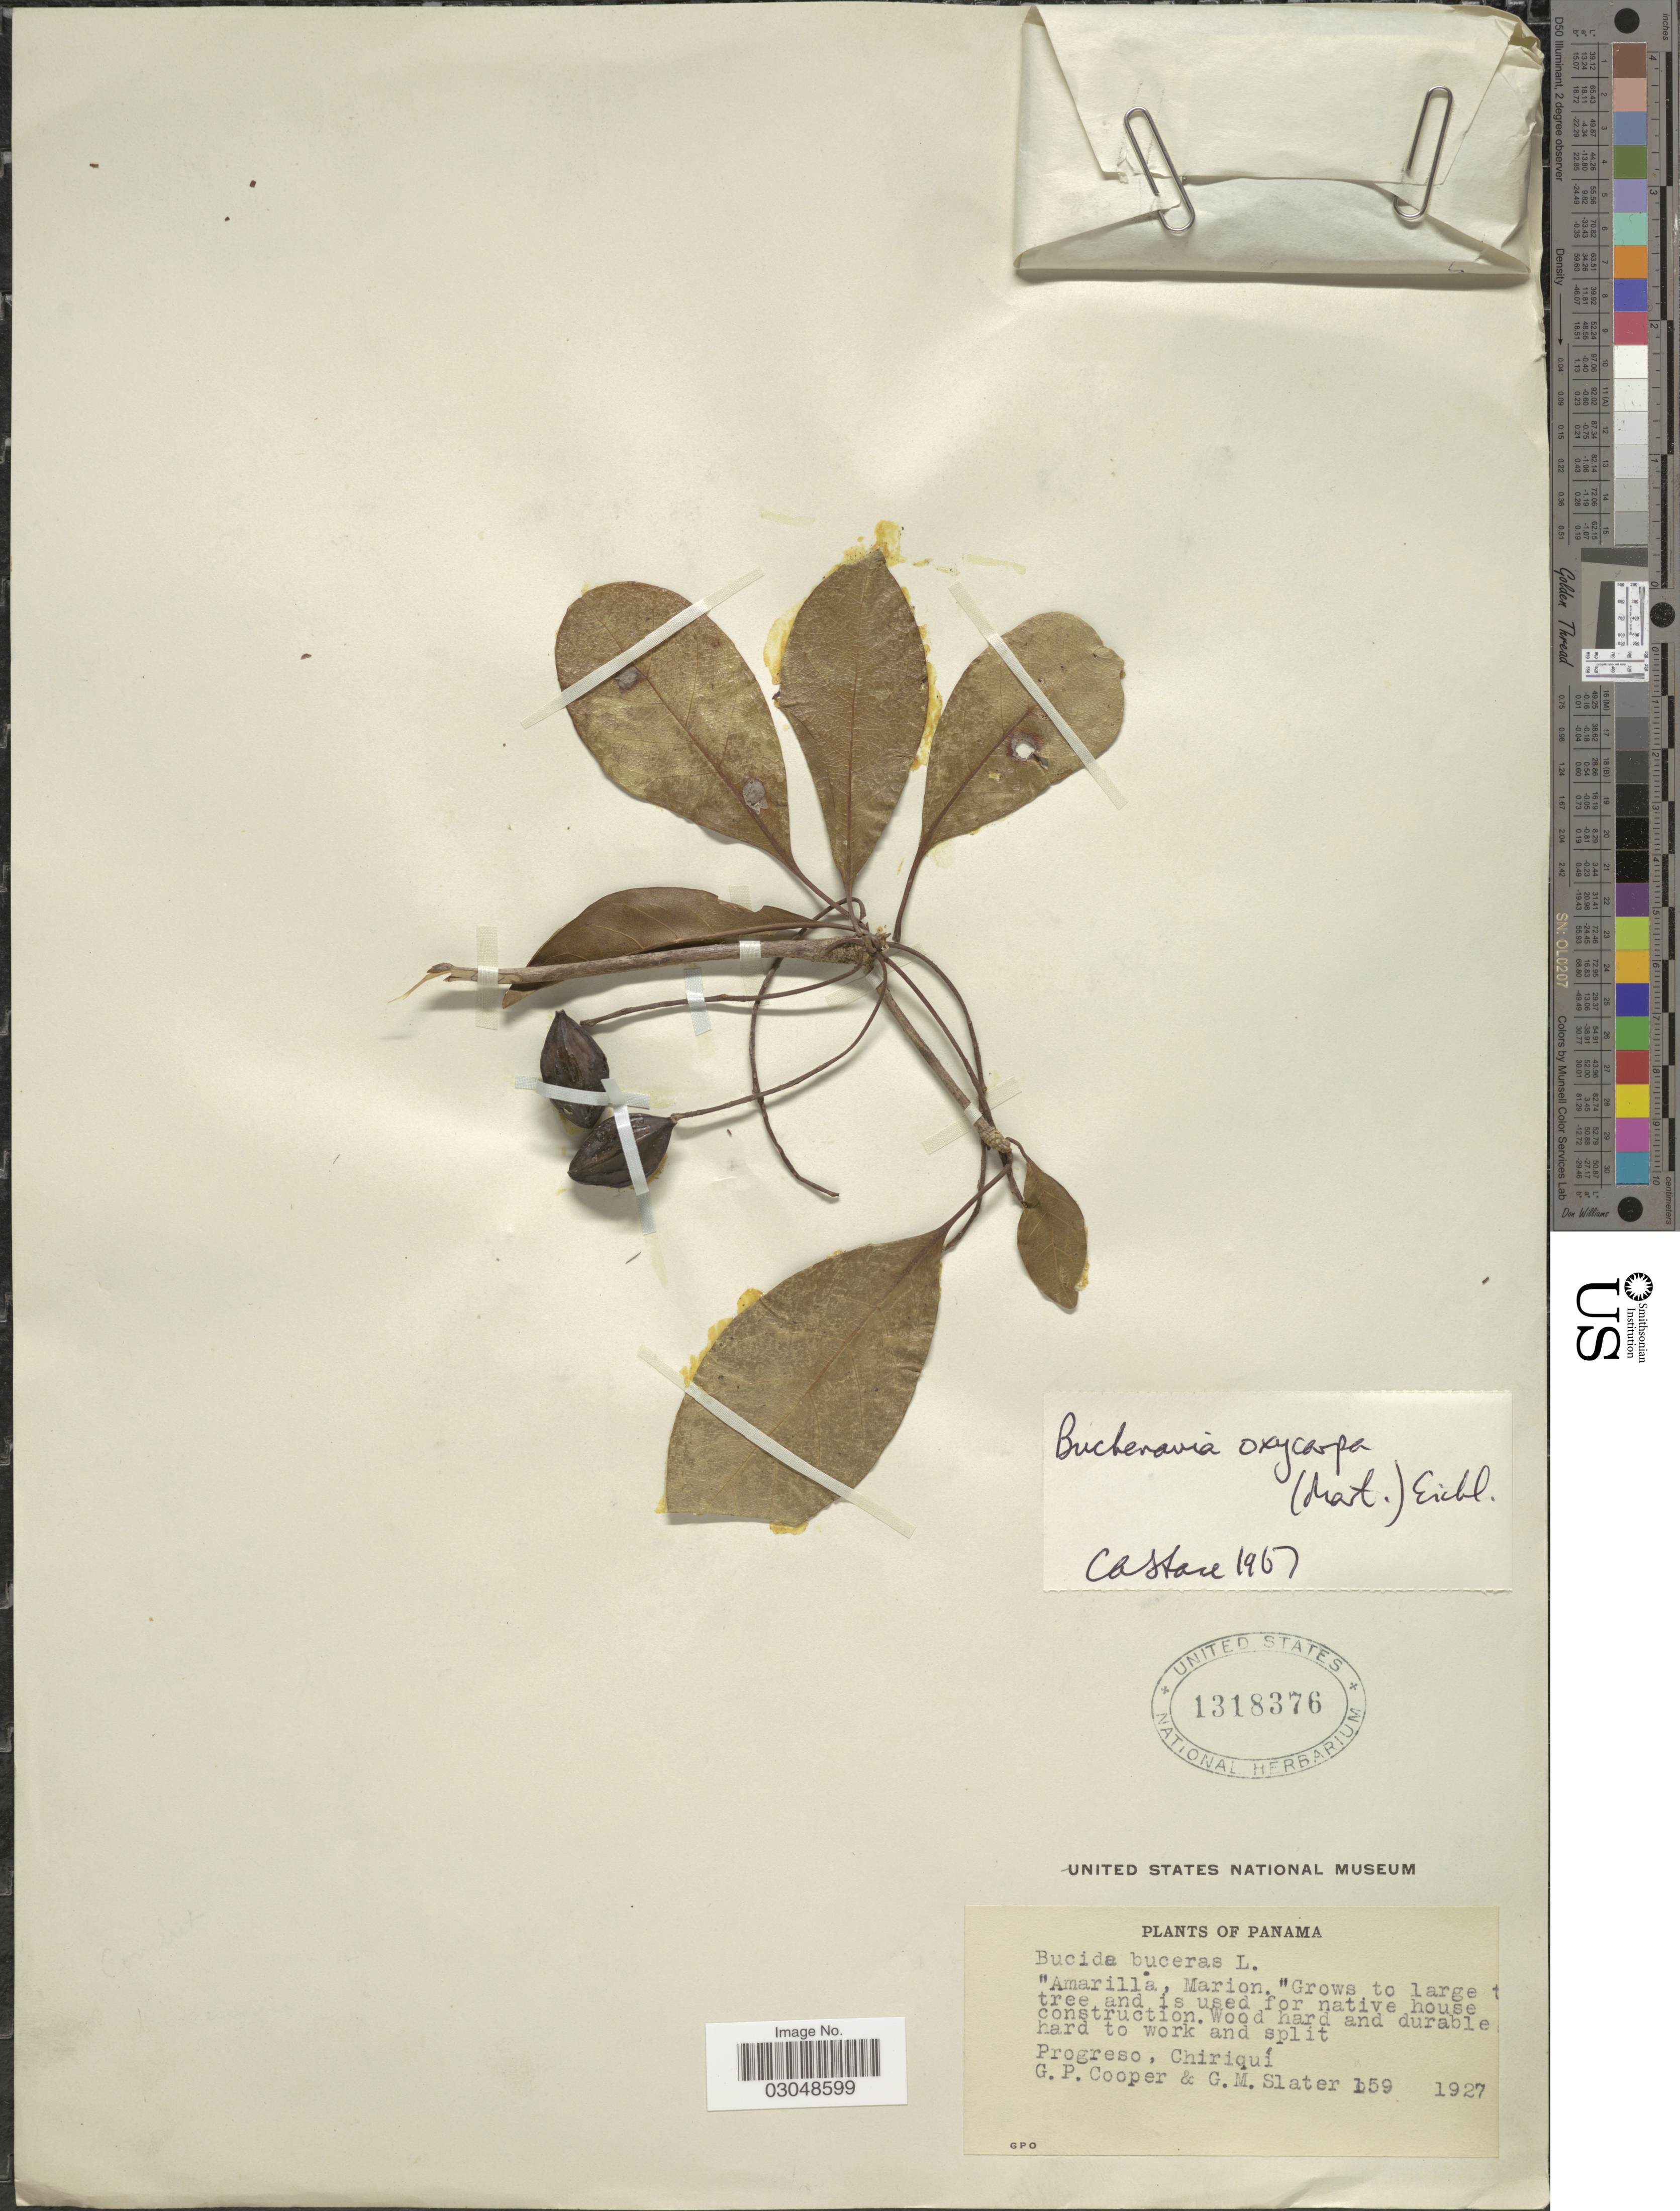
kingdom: Plantae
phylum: Tracheophyta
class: Magnoliopsida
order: Myrtales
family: Combretaceae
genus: Terminalia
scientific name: Terminalia oxycarpa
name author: Mart.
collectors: G. Cooper & G. Slater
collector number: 159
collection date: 1927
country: Panama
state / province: Chiriqui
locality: Progreso, Chiriquí.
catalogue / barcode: US 1318376